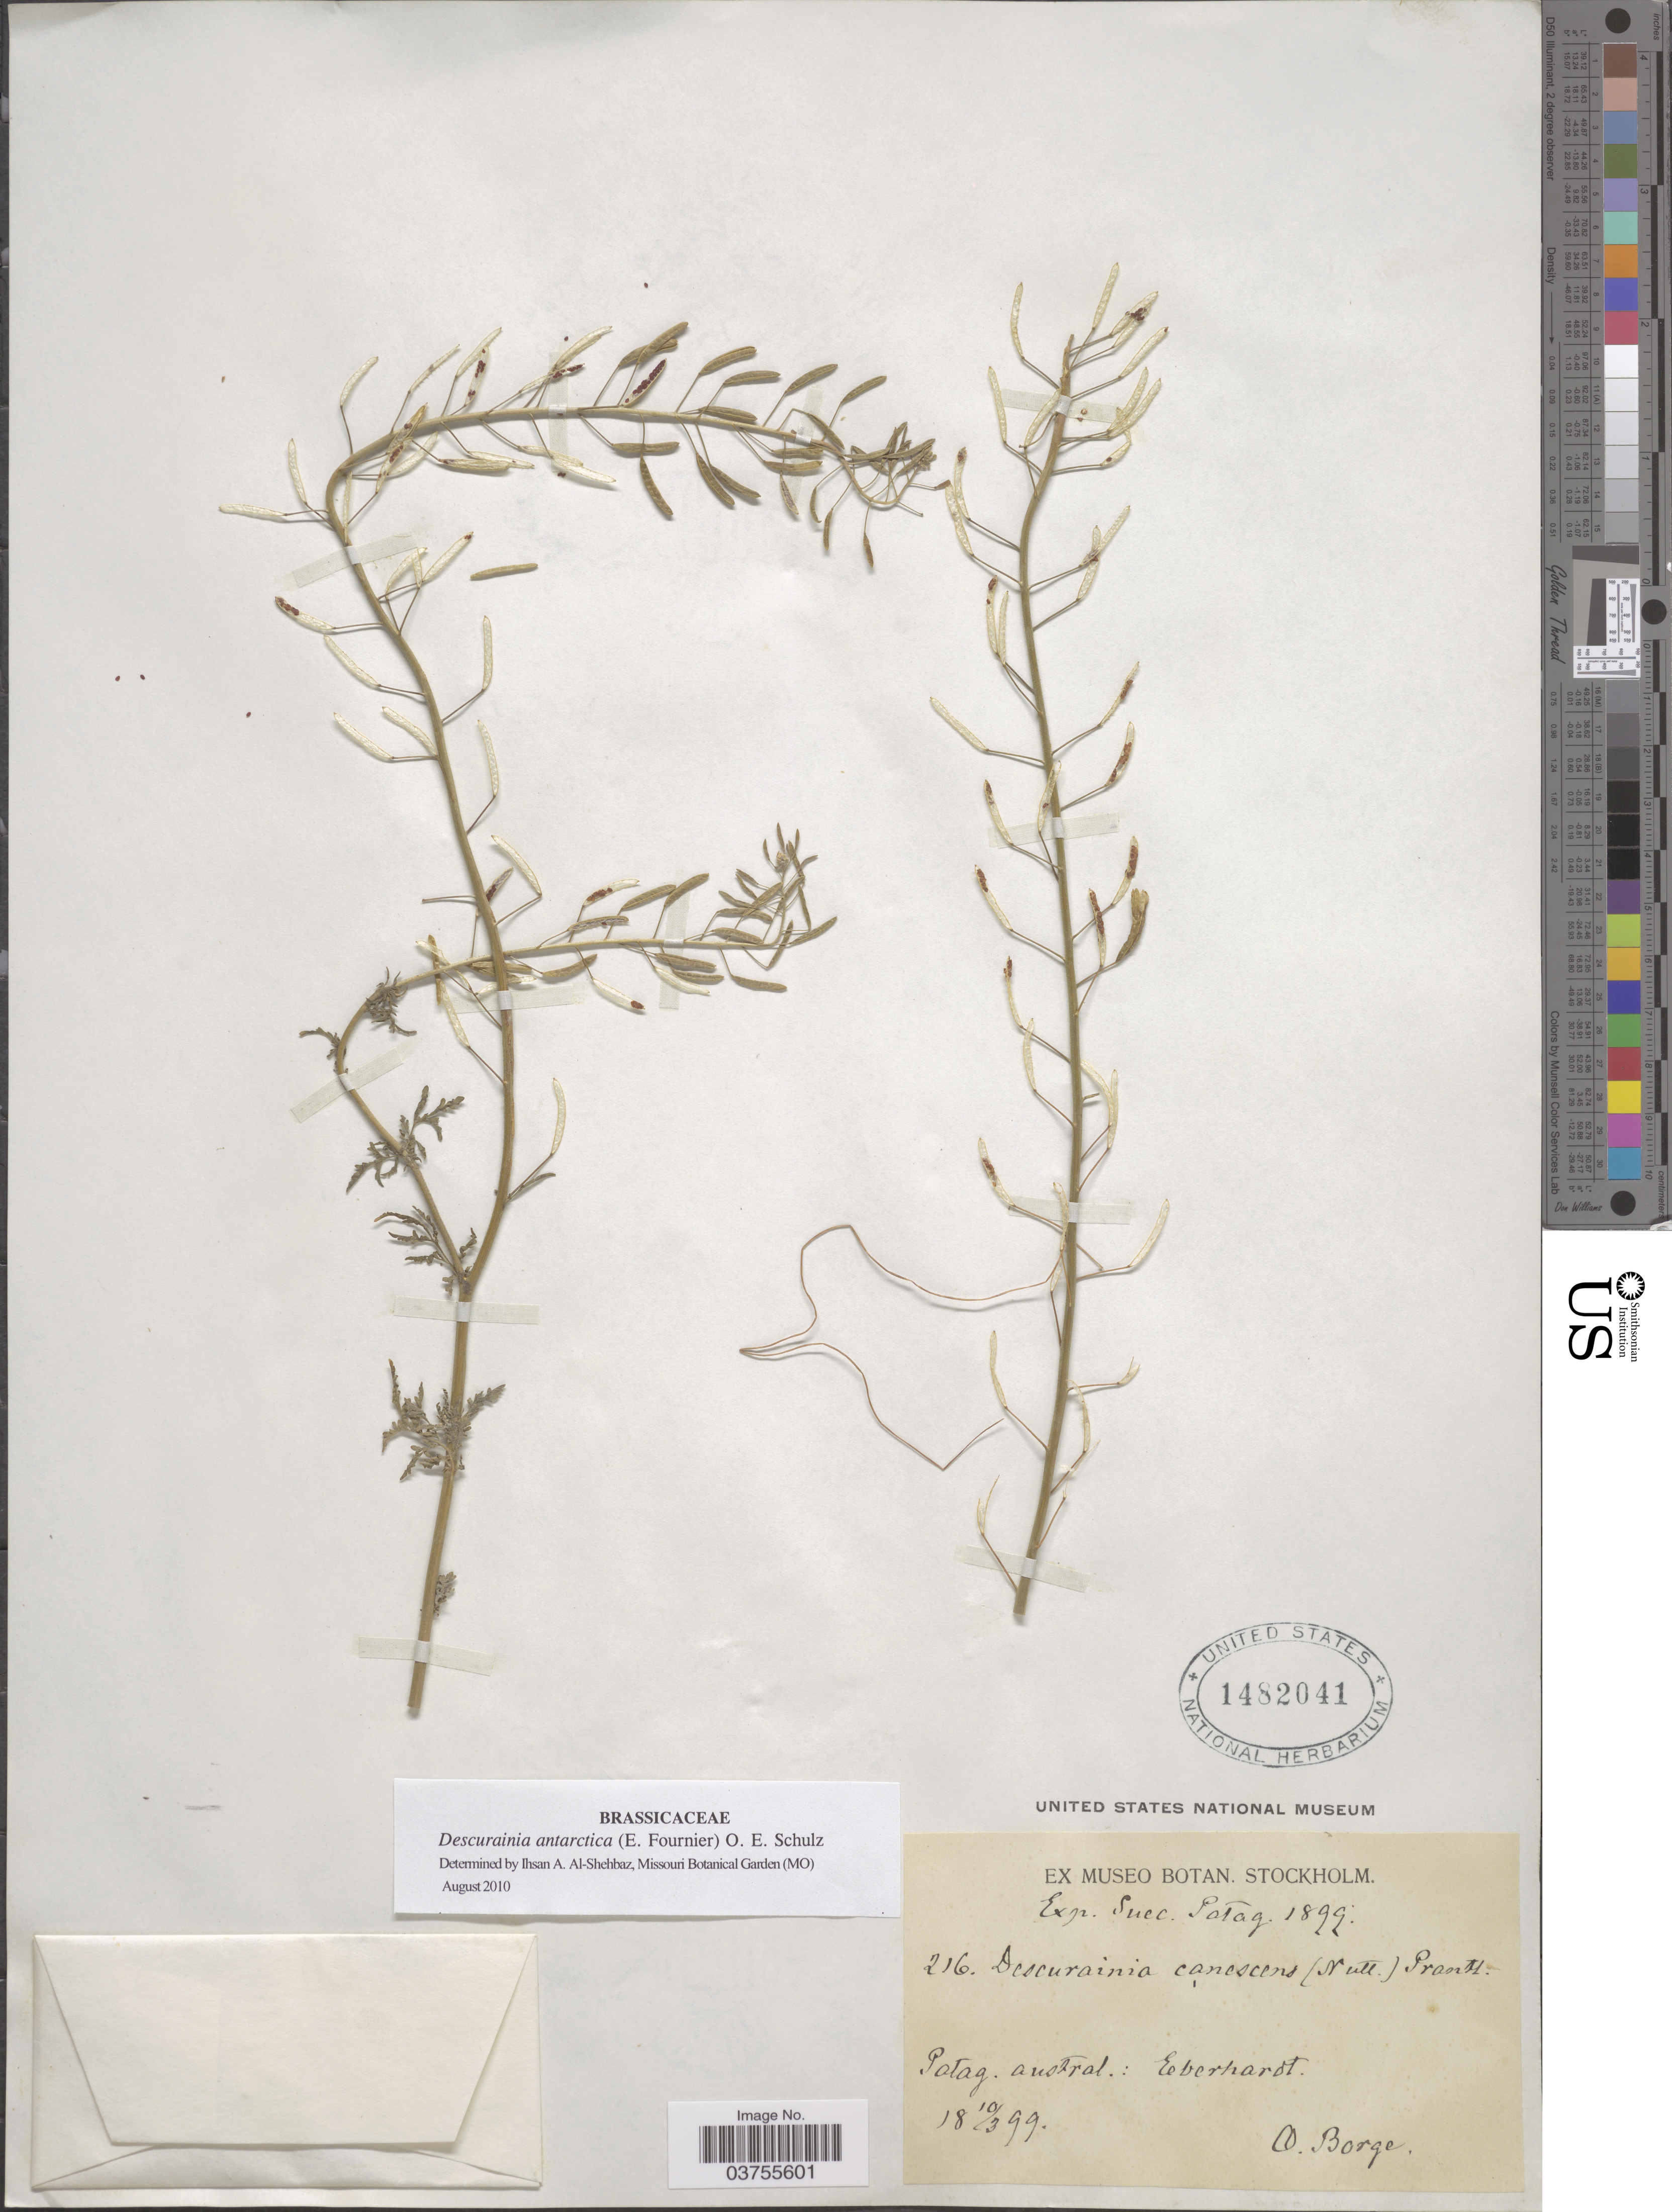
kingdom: Plantae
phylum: Tracheophyta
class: Magnoliopsida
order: Brassicales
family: Brassicaceae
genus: Descurainia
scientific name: Descurainia antarctica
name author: (E. Fourn. & C.A. Mey.) O.E. Schulz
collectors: O. Borge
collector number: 216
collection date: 1899-03-10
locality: Patag. austral.: Eberthardt.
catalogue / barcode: US 1482041